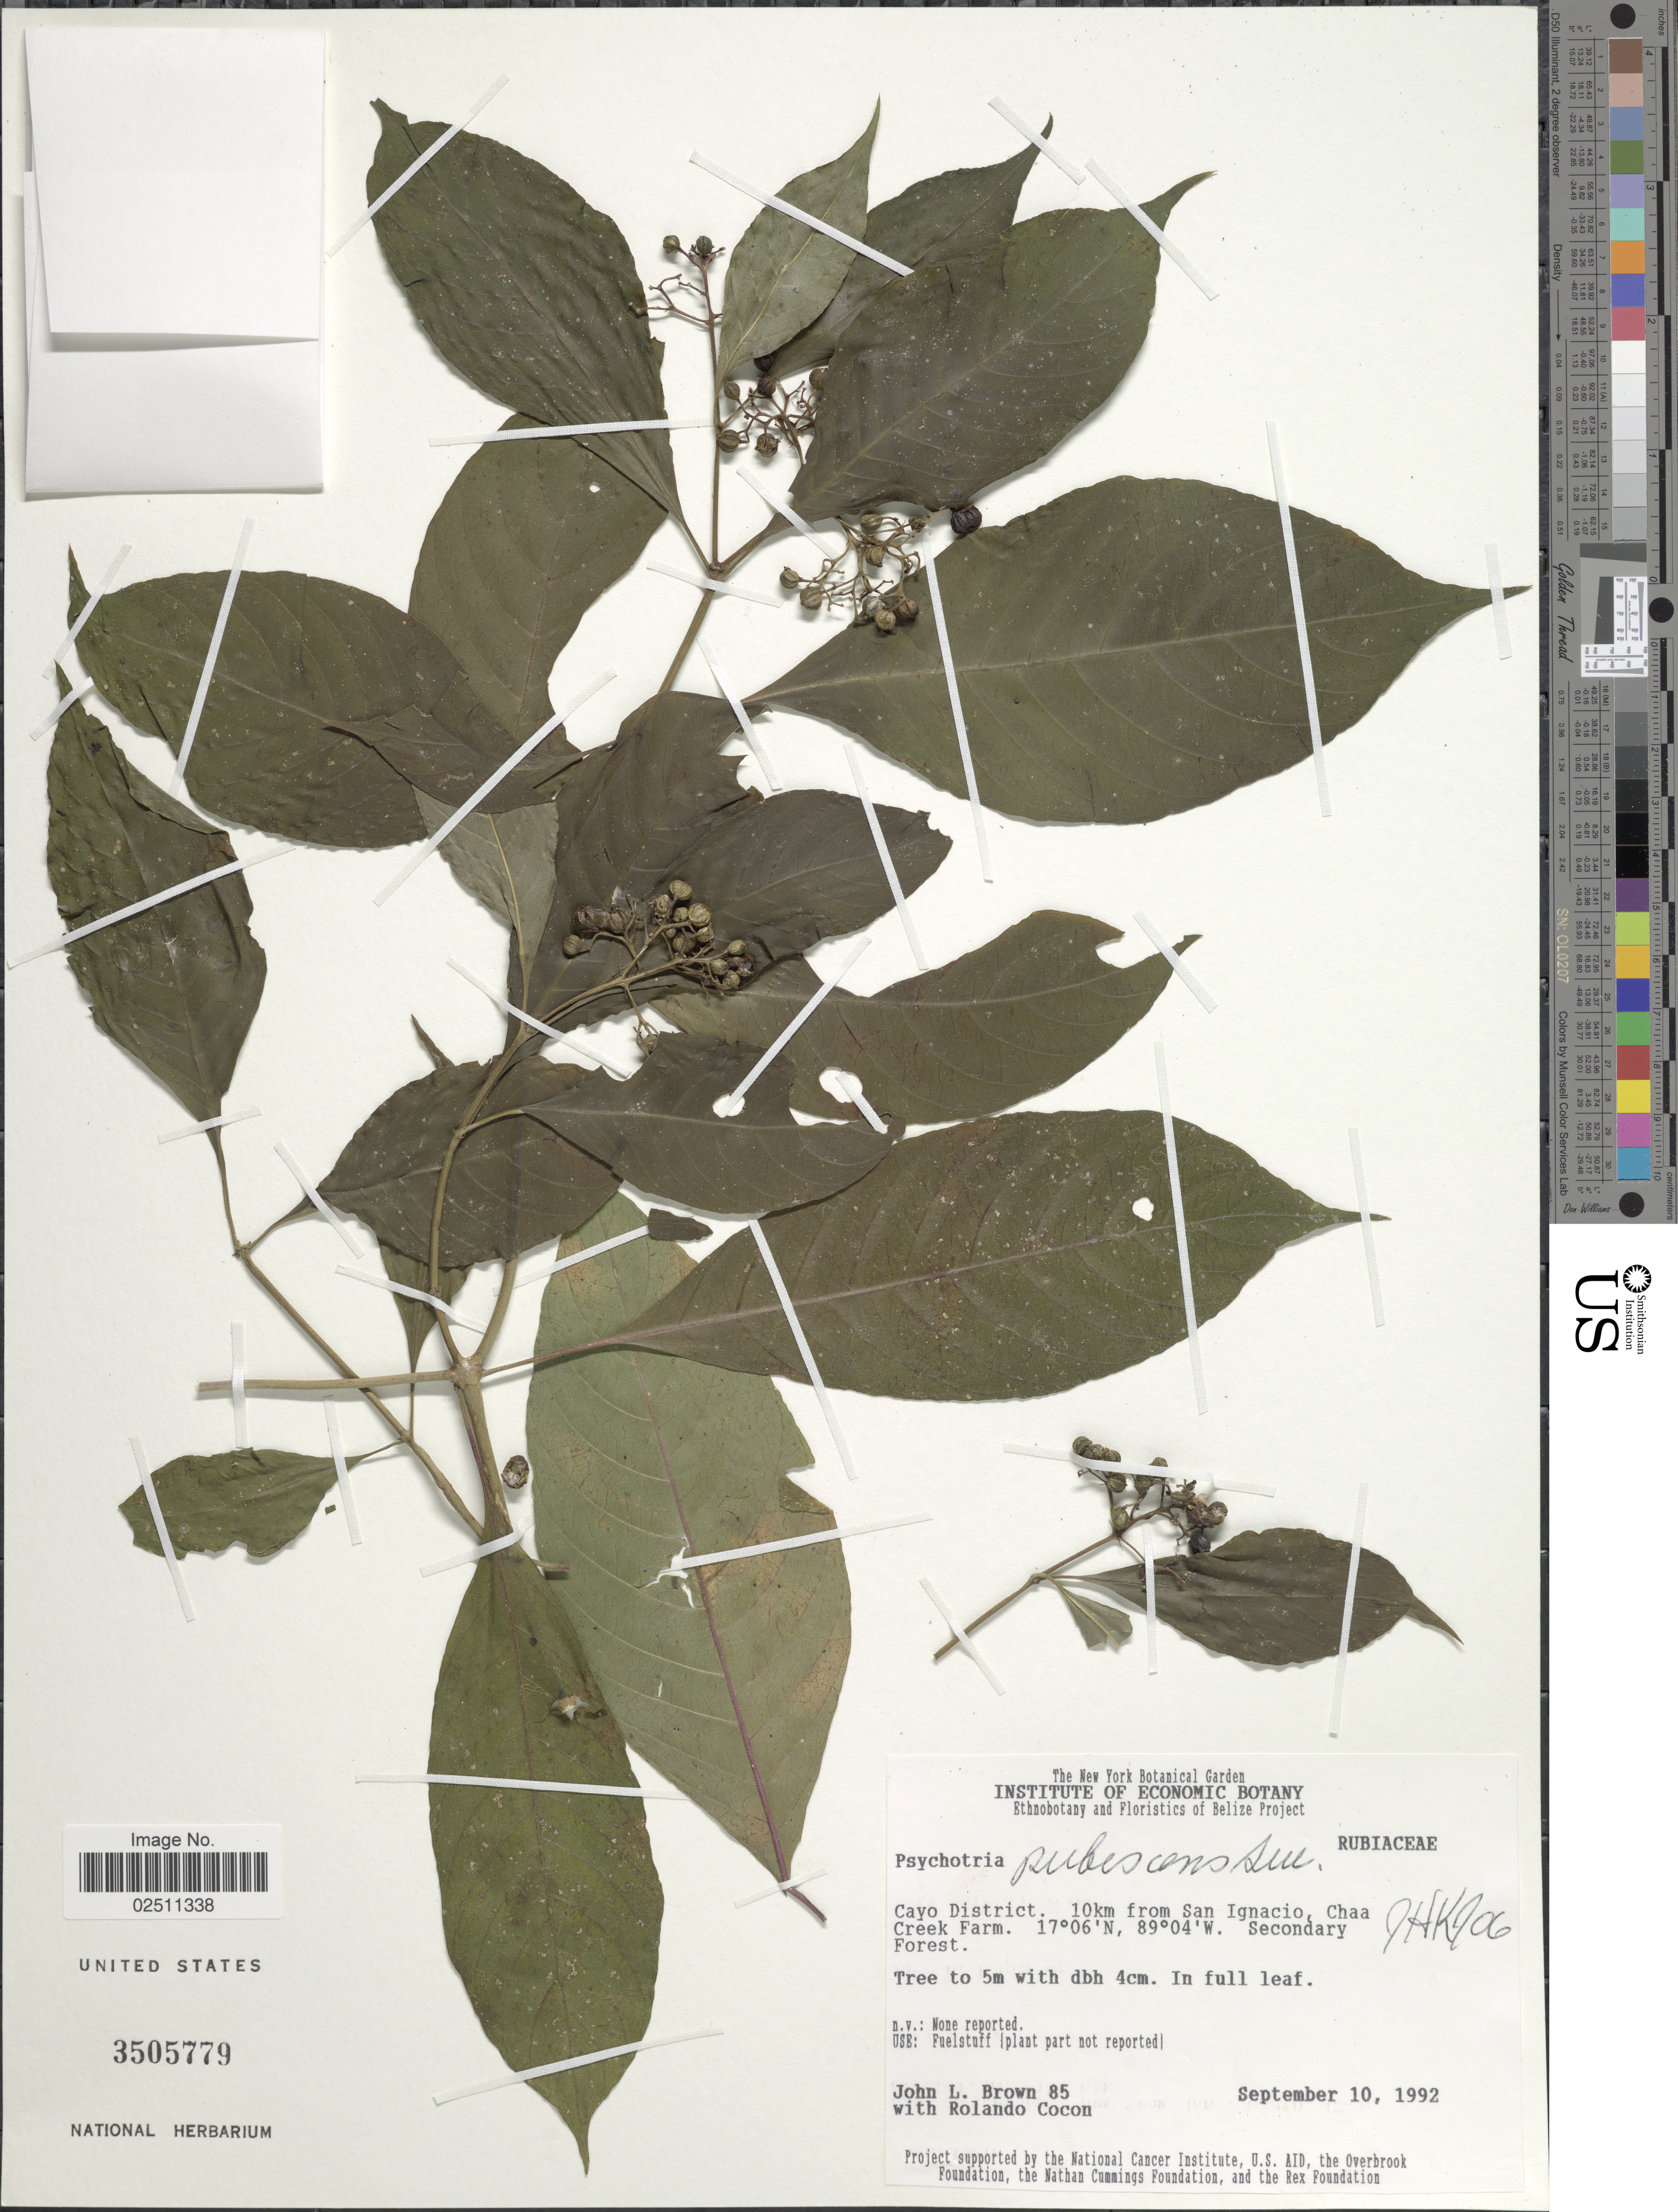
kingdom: Plantae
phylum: Tracheophyta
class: Magnoliopsida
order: Gentianales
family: Rubiaceae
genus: Psychotria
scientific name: Psychotria pubescens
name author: Sw.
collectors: J. L. Brown & R. Cocon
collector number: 85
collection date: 1992-09-10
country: Belize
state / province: Cayo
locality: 10km from San Ignacio, Chaa Cheek Farm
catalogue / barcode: US 3505779